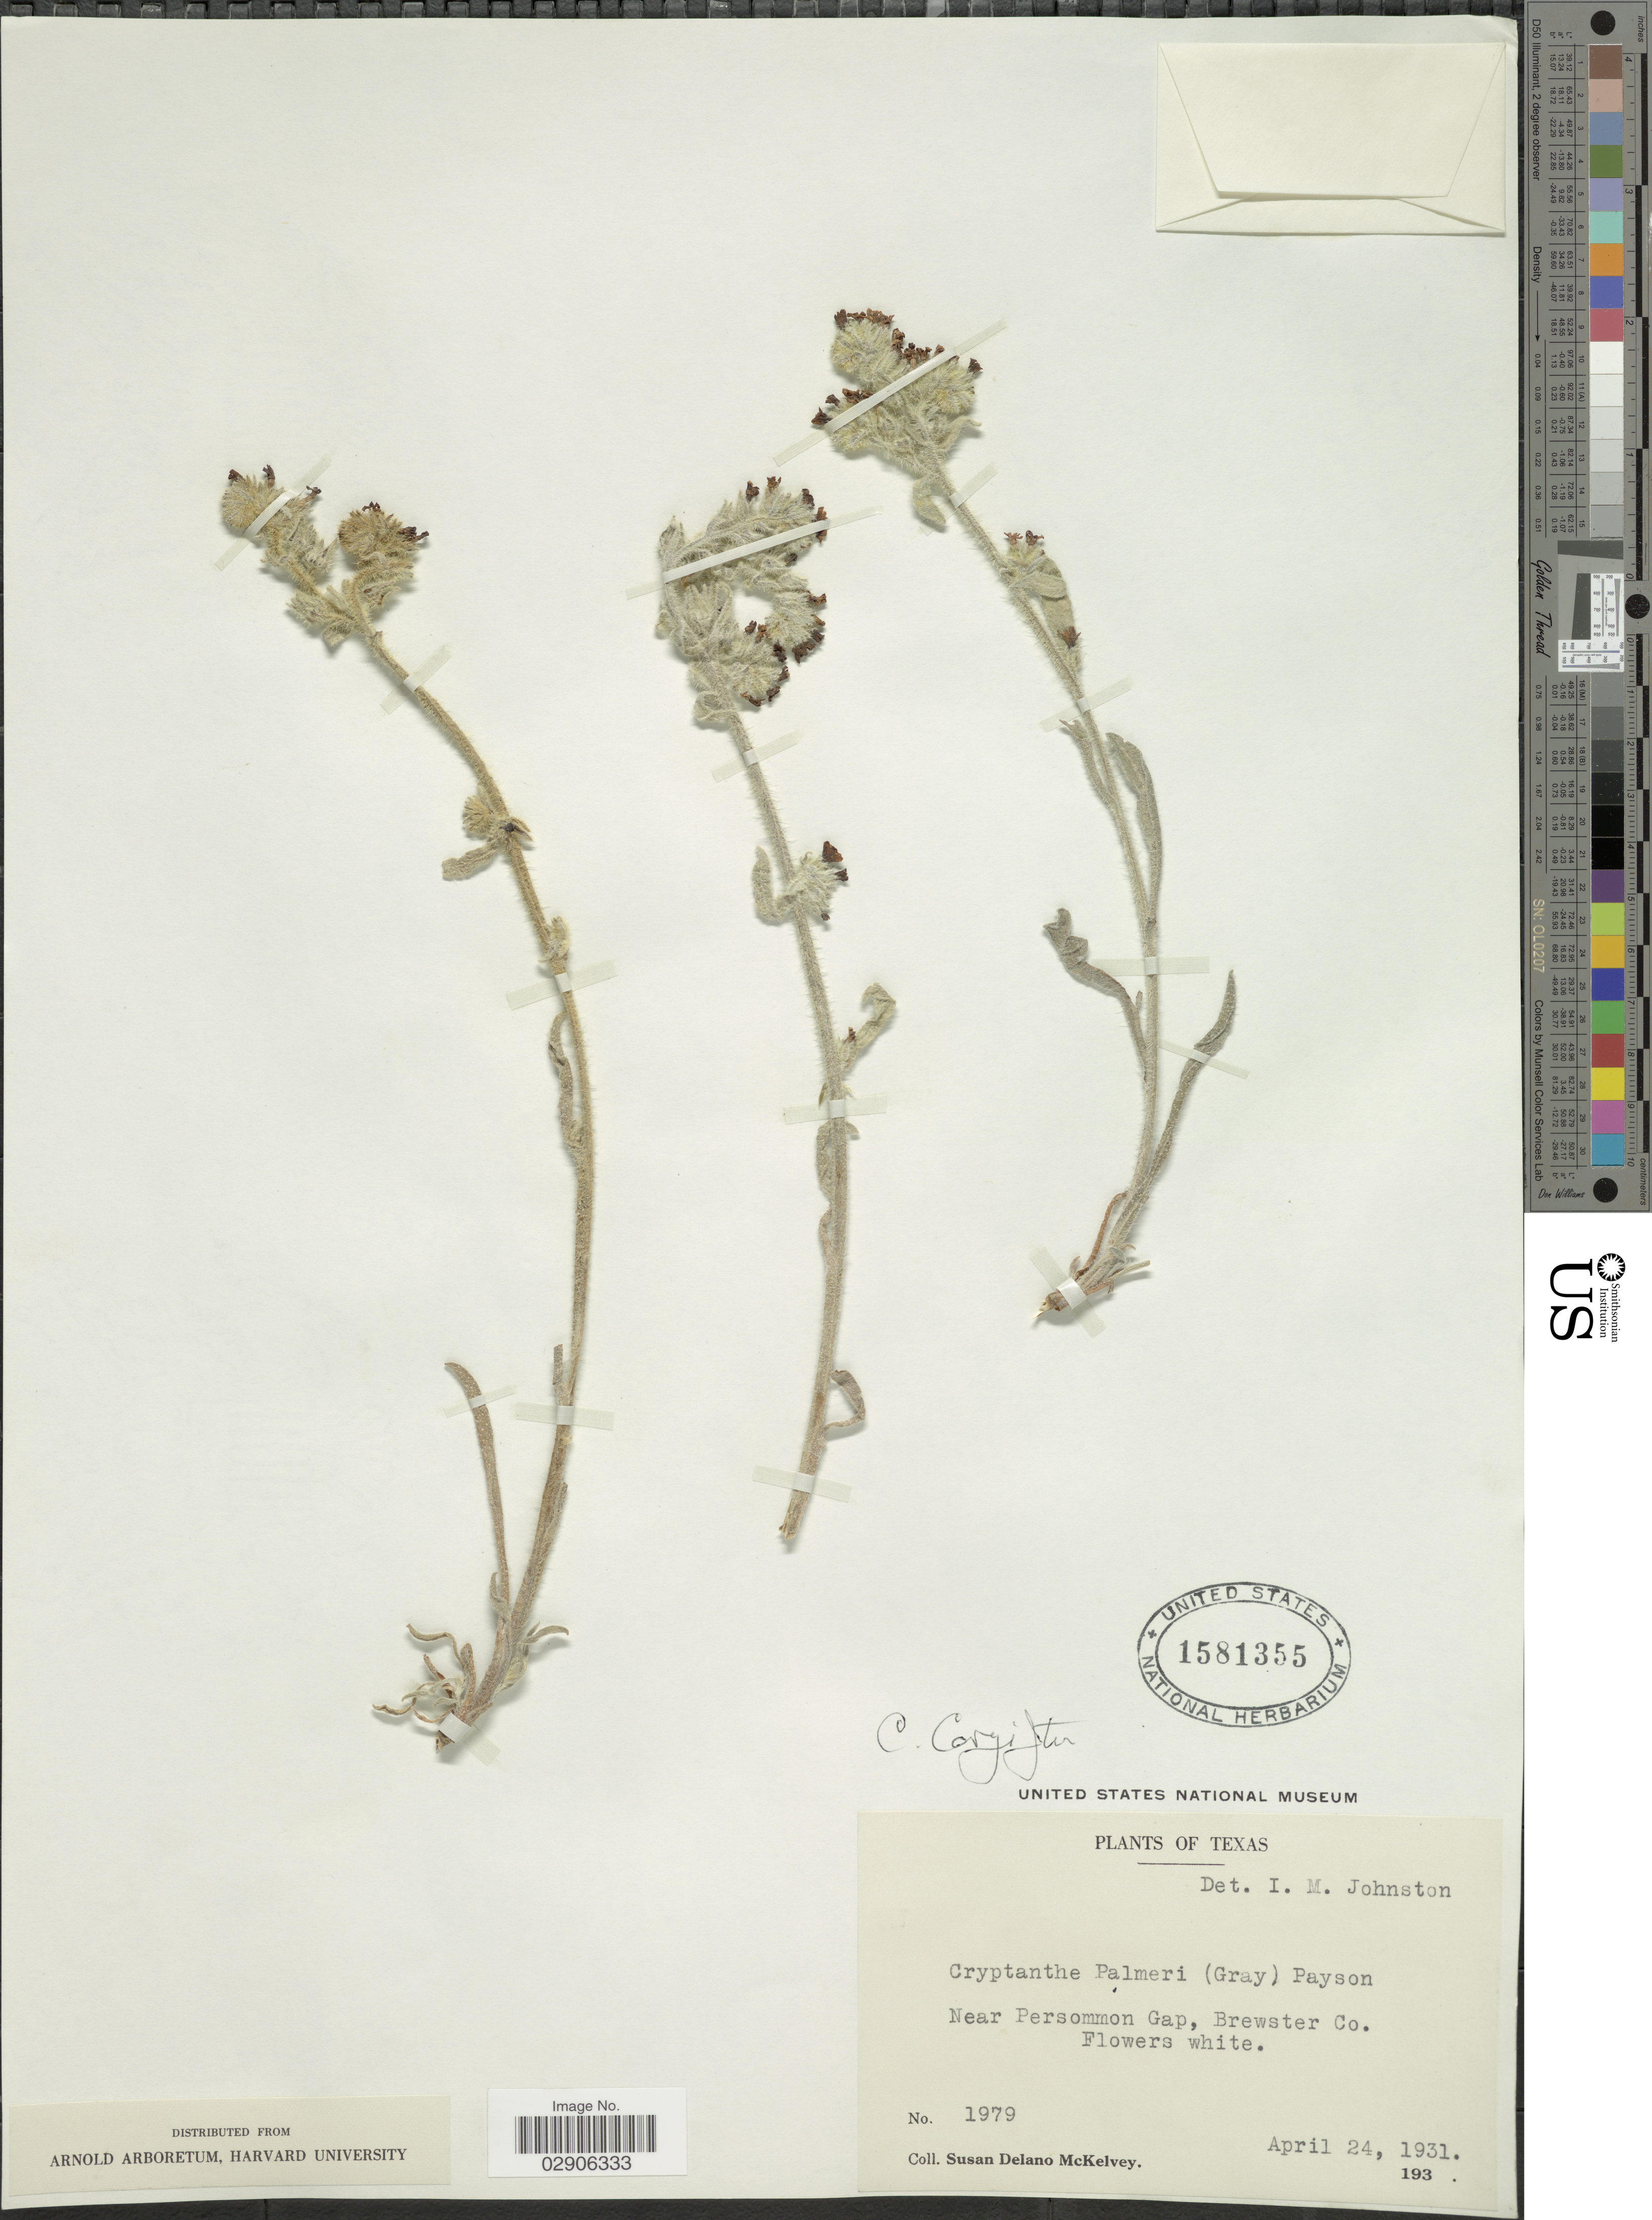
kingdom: Plantae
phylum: Tracheophyta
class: Magnoliopsida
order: Boraginales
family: Boraginaceae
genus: Oreocarya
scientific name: Oreocarya palmeri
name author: (A. Gray) Greene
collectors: S. A. McKelvey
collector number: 1979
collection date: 1931-04-24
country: United States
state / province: Texas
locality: Near Persommon Gap, Brewster Co.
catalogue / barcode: US 1581355